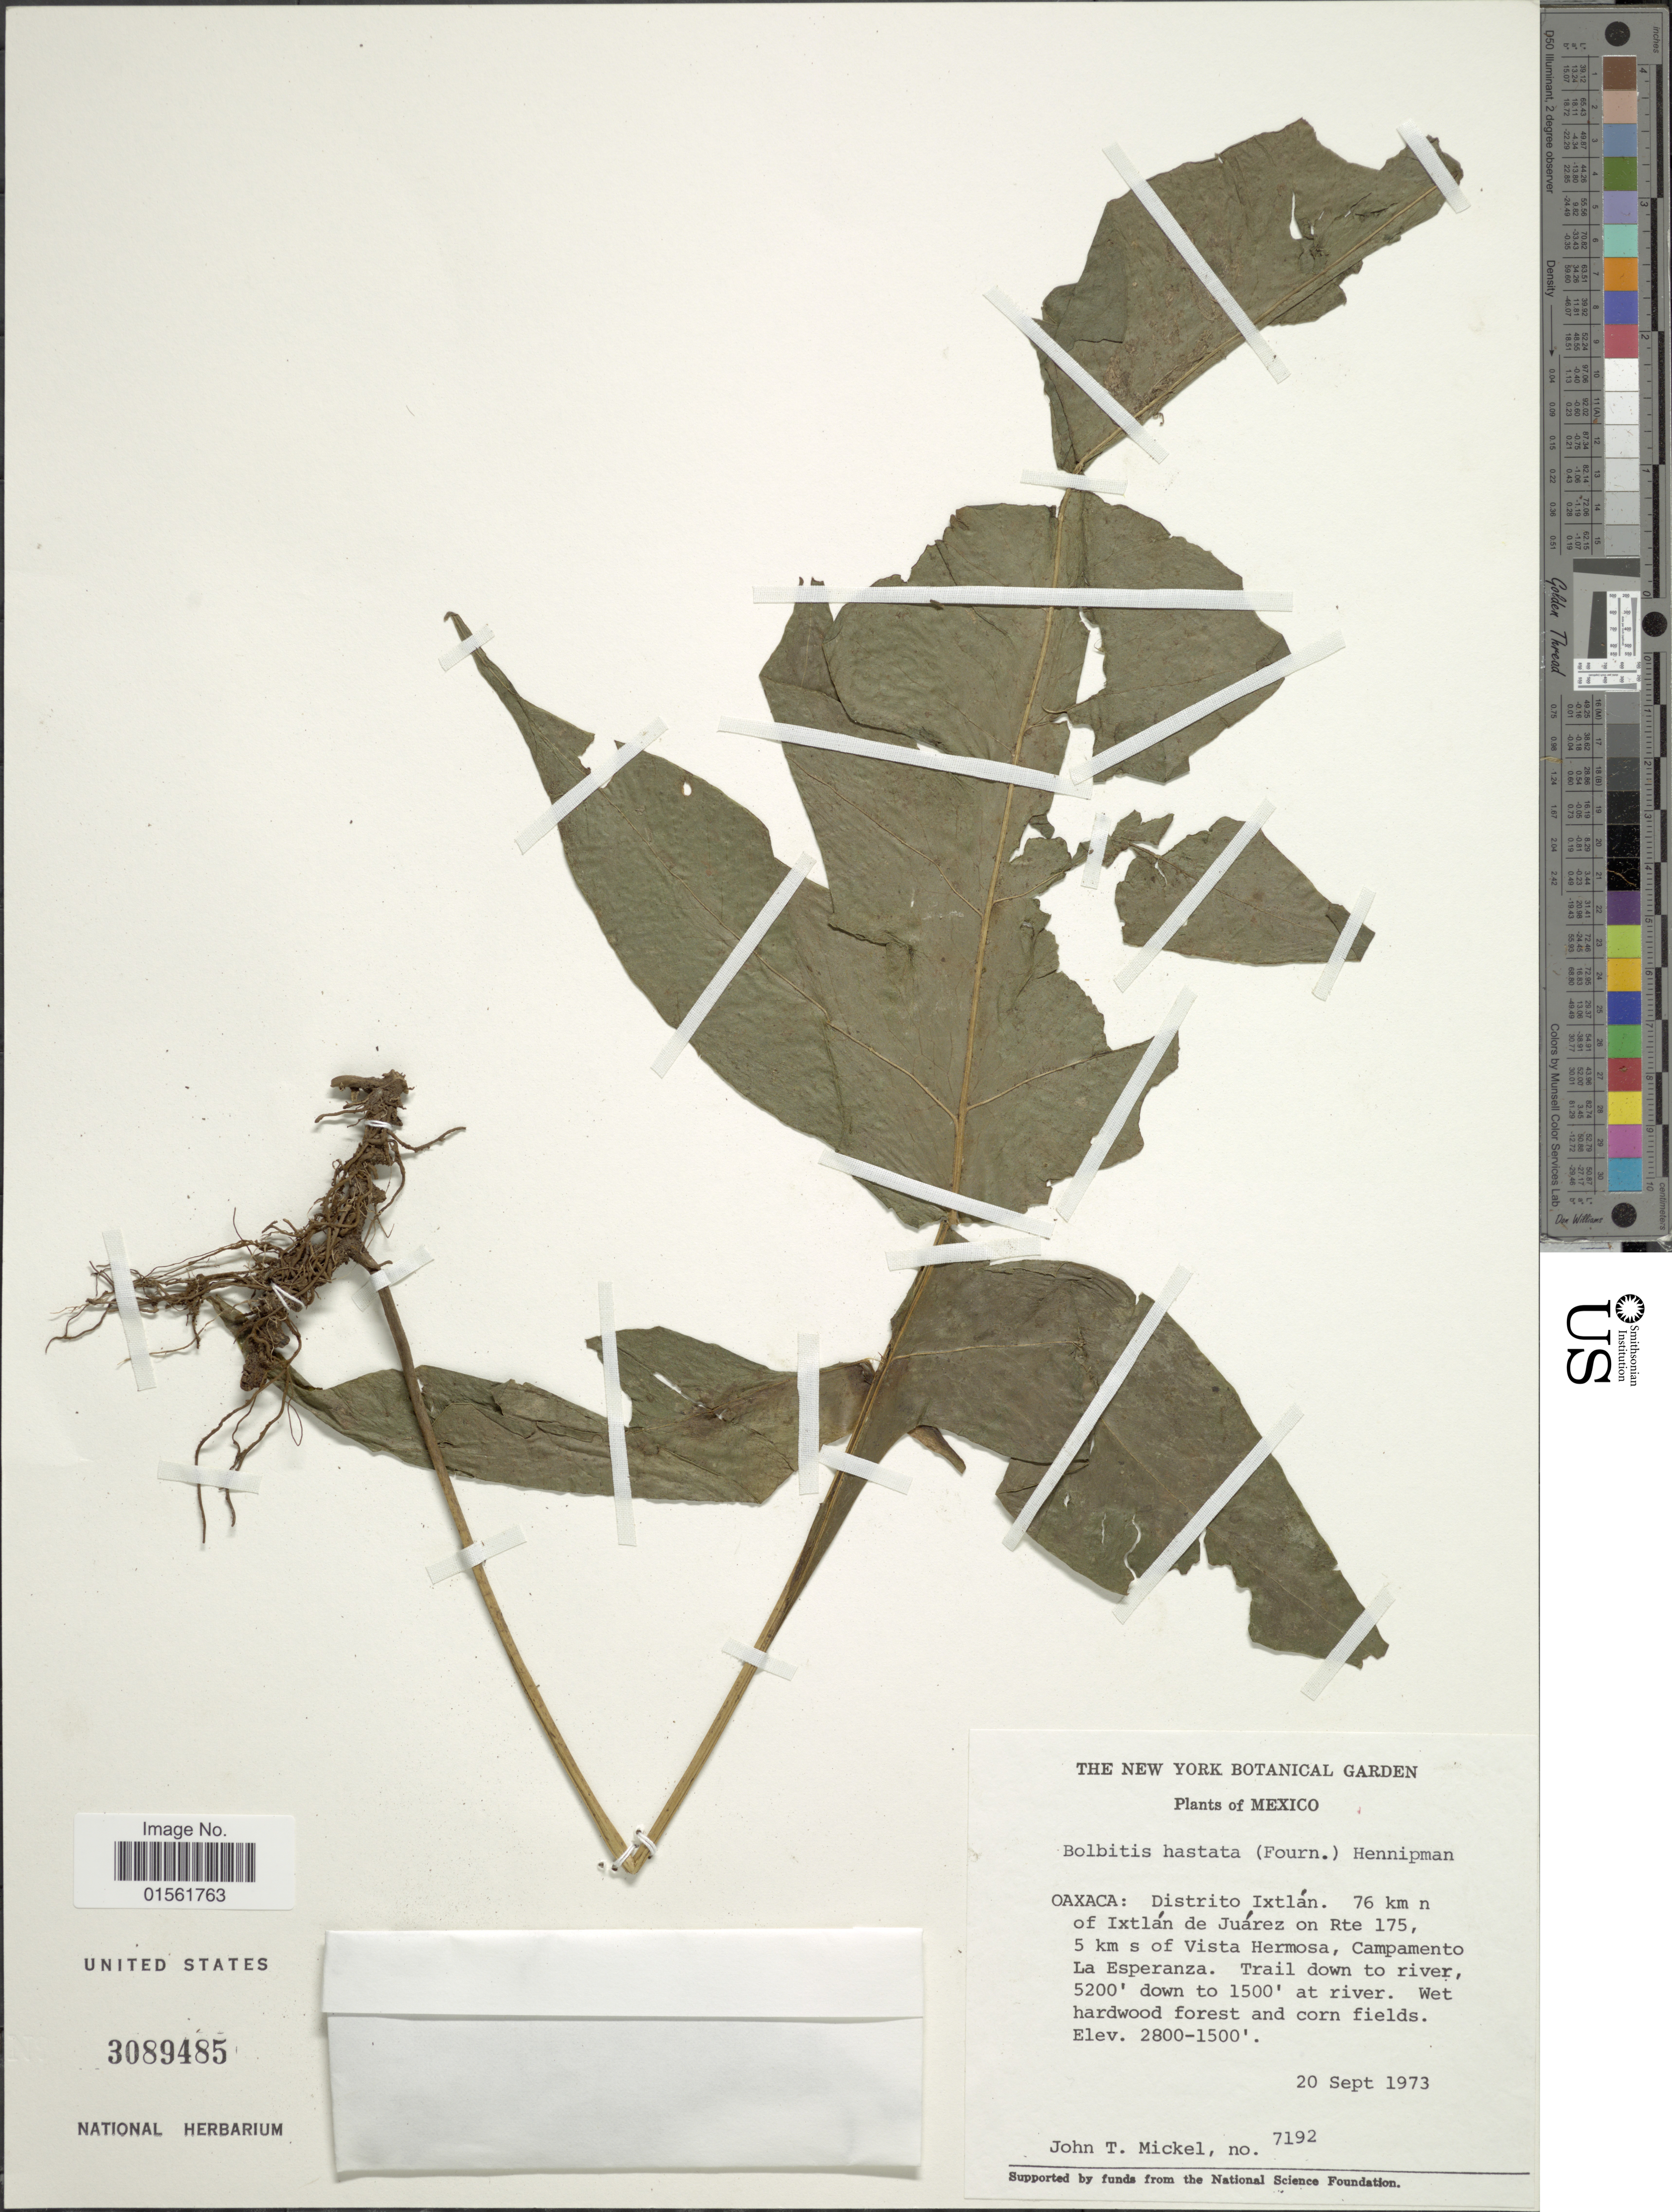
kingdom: Plantae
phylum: Tracheophyta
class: Polypodiopsida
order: Polypodiales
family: Dryopteridaceae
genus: Bolbitis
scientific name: Bolbitis hastata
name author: (E. Fourn.) Hennipman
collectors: J. T. Mickel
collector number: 7192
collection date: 1973-09-20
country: Mexico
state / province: Oaxaca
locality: Distrito Ixtlán. 76 km n of Ixtlán de Juárez on Rte 175, 5 km s of Vista Hermosa, Campamento La Esperanza. Trail down to river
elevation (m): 457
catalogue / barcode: US 3089485